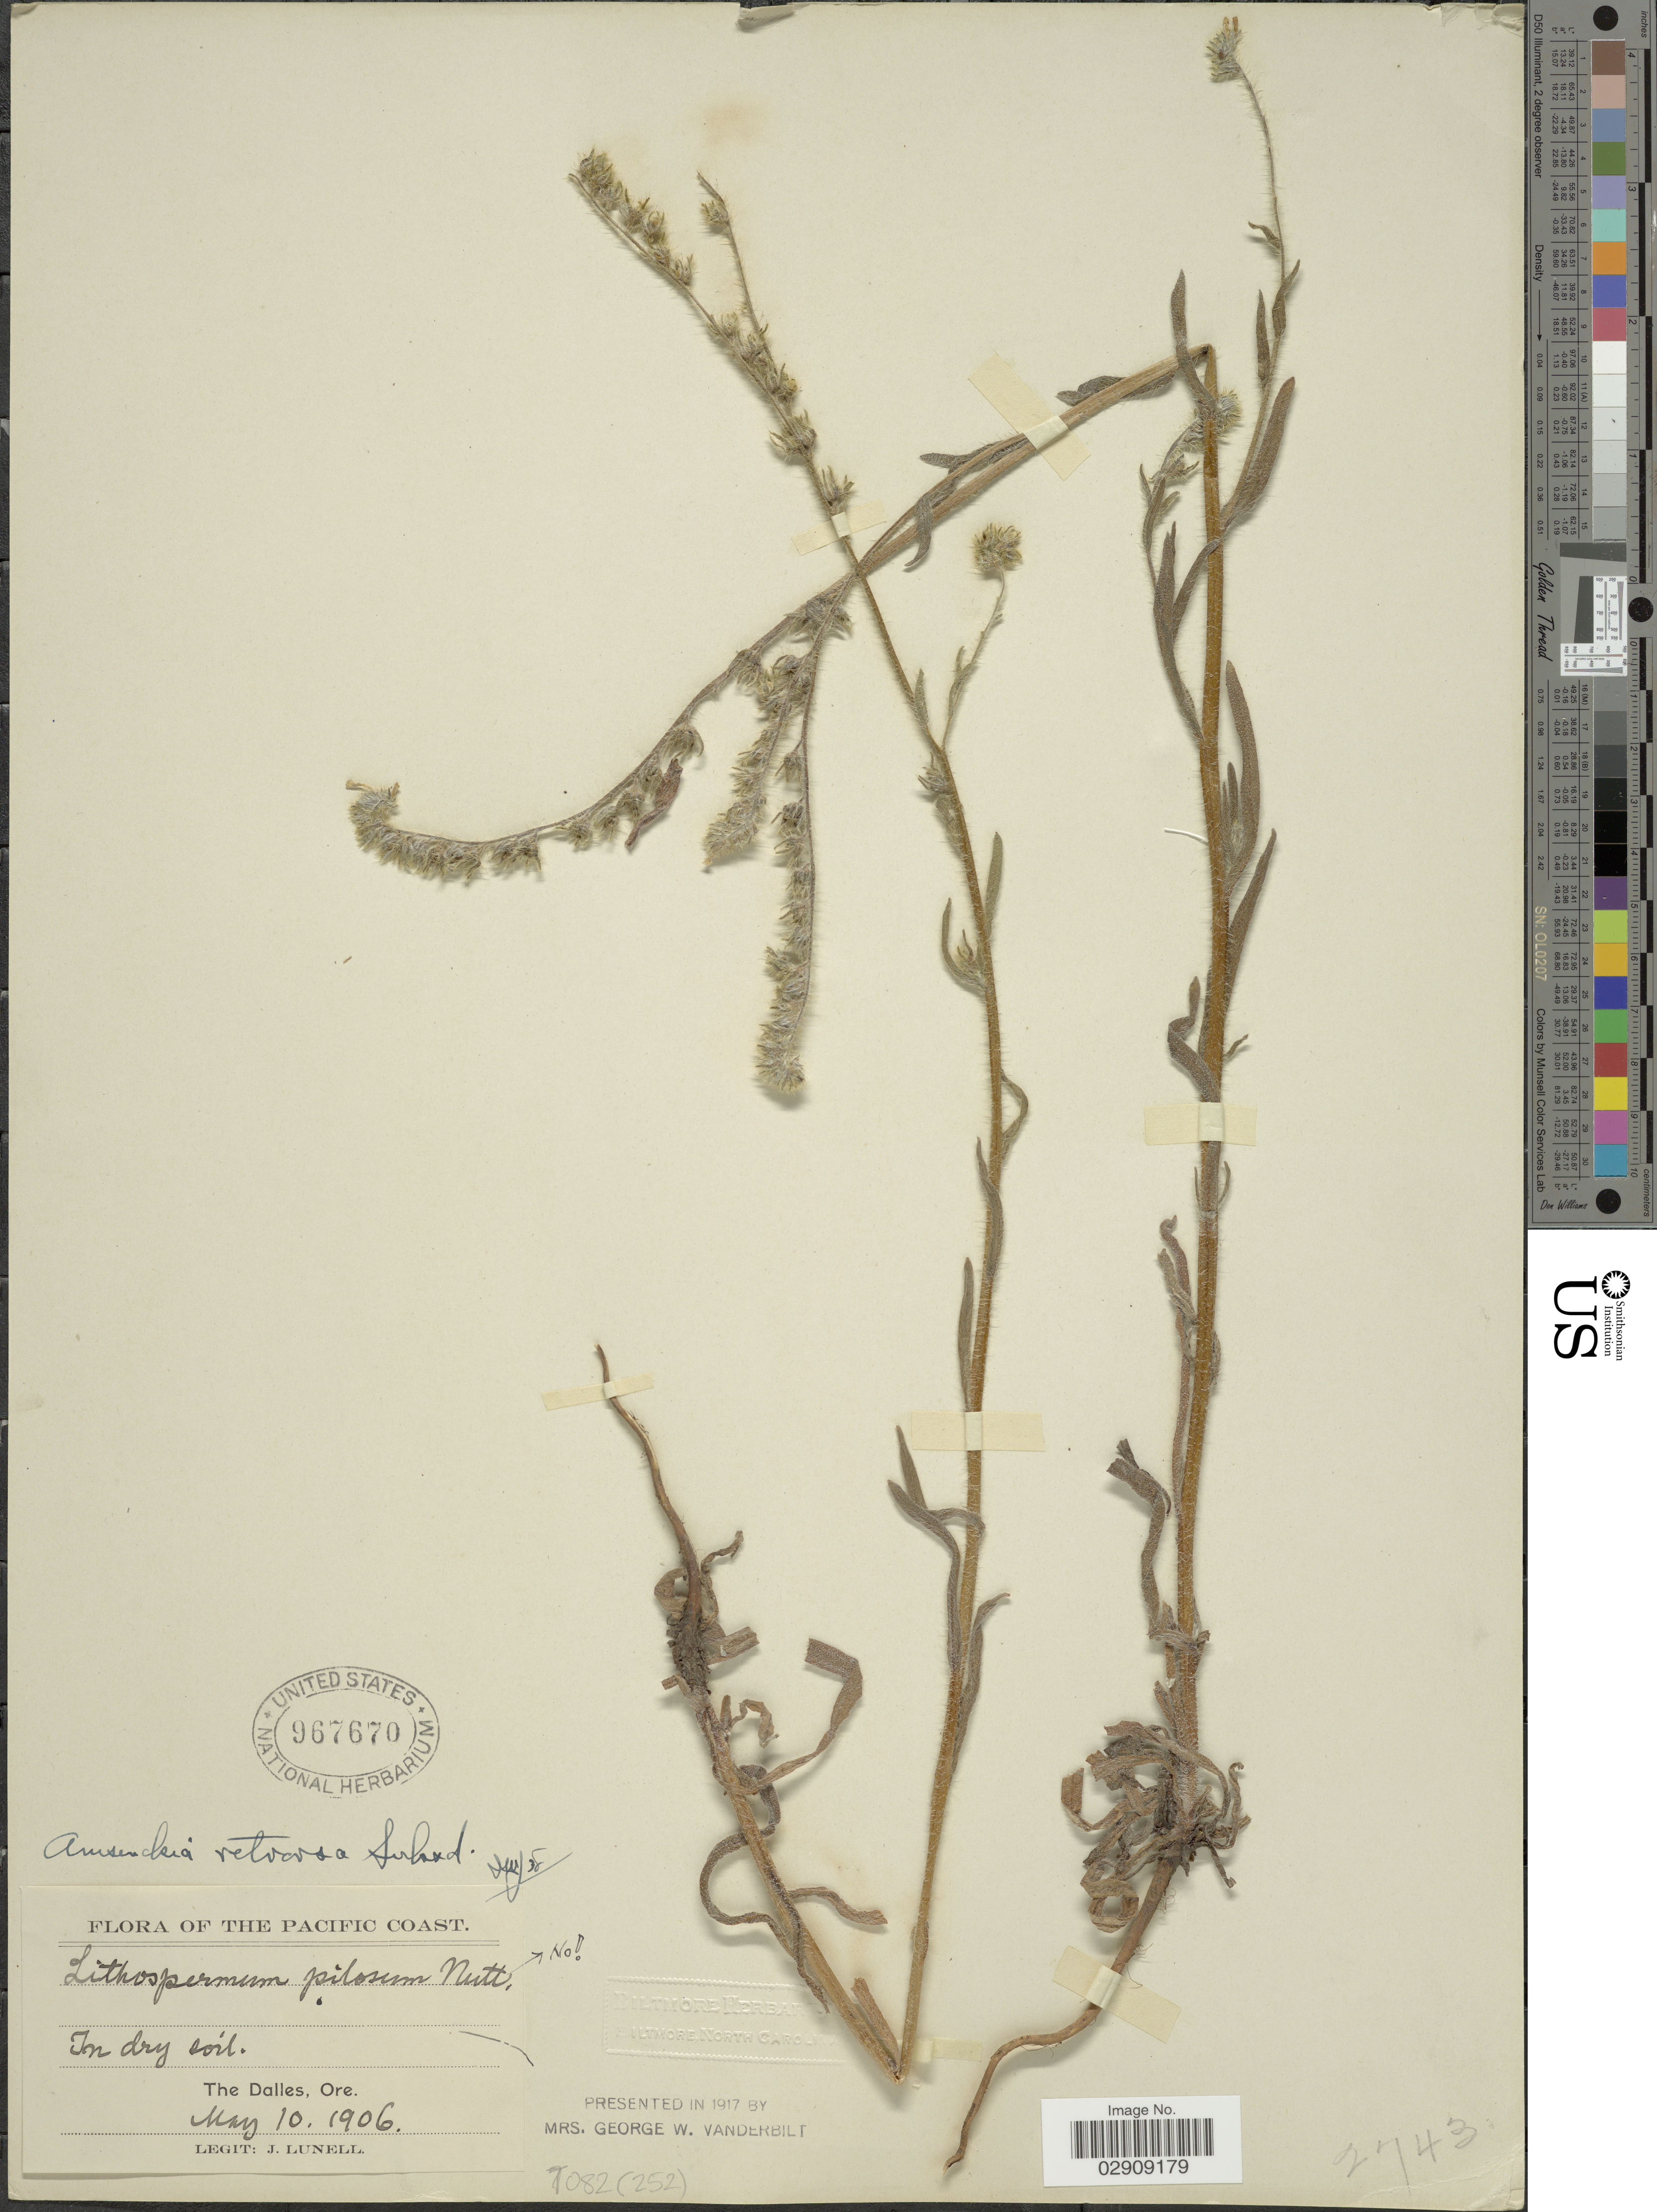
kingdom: Plantae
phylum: Tracheophyta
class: Magnoliopsida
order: Boraginales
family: Boraginaceae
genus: Amsinckia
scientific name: Amsinckia menziesii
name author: A. Nelson & J.F. Macbr.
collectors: J. Lunell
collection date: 1906-05-10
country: United States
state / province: Oregon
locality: The Pacific Coast. The Dalles, Ore.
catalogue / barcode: US 967670